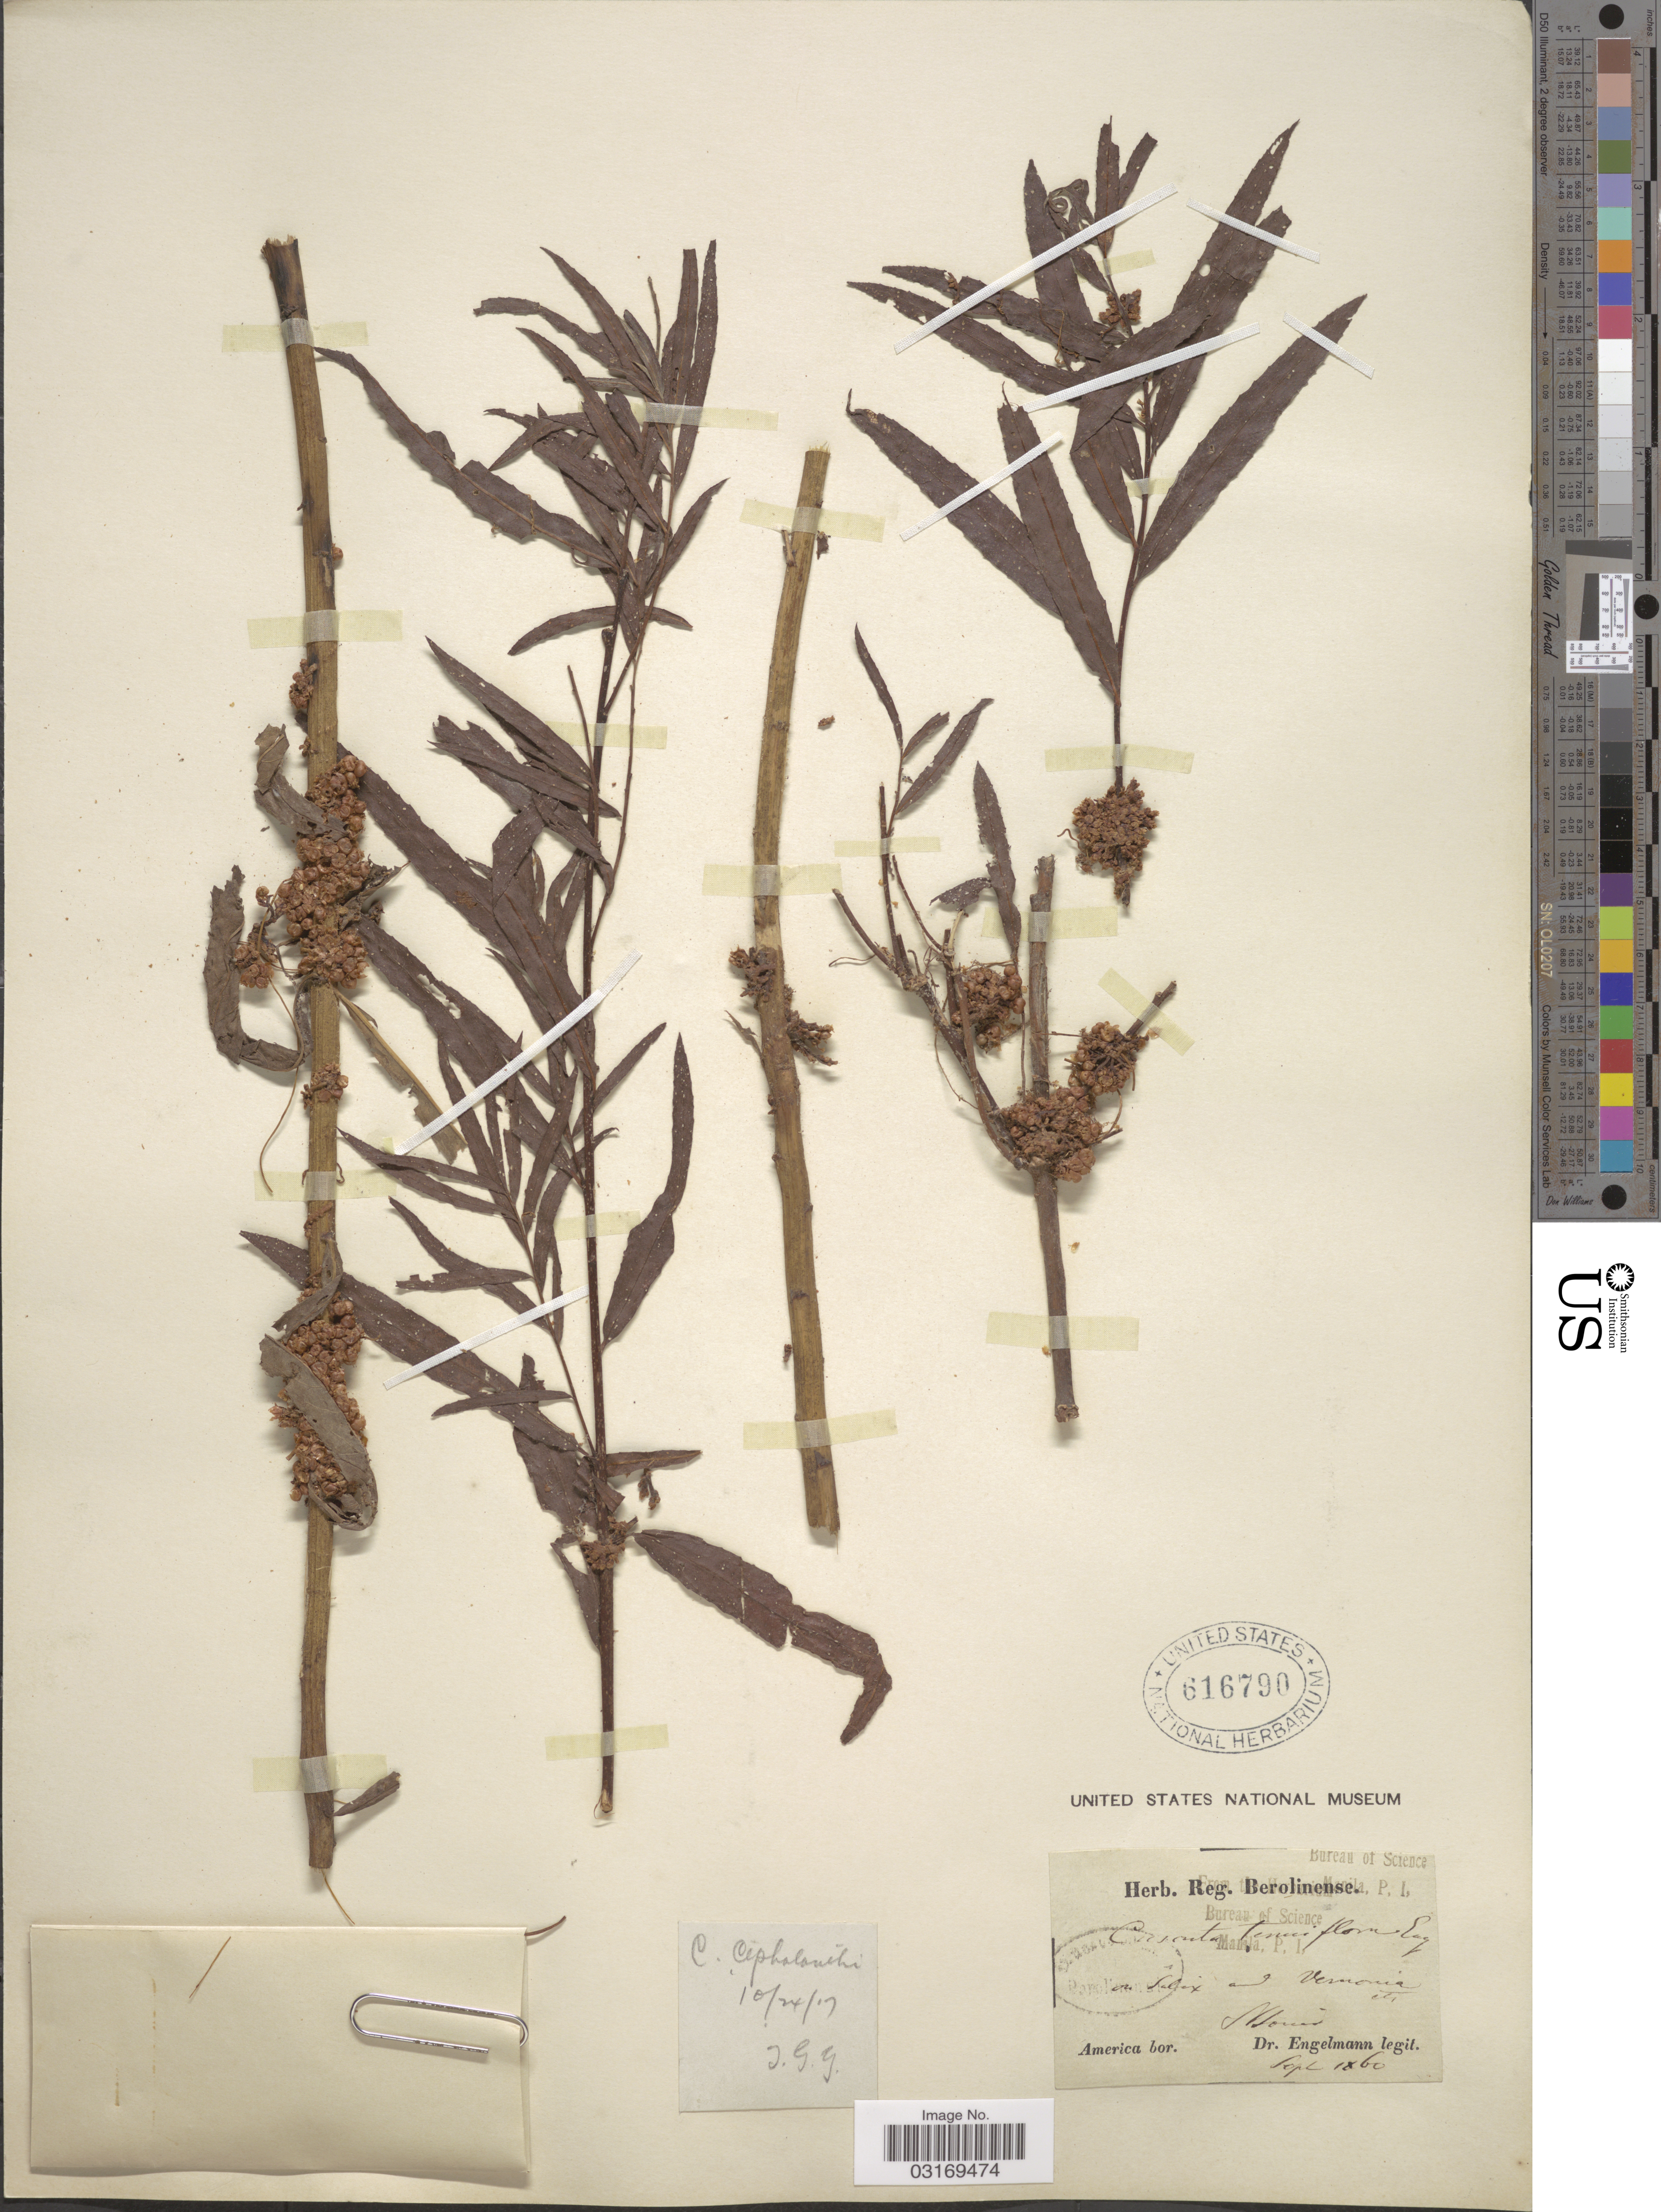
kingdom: Plantae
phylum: Tracheophyta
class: Magnoliopsida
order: Solanales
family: Convolvulaceae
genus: Cuscuta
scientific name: Cuscuta cephalanthi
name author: Engelm.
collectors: -- Engelmann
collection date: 1860-09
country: United States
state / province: Missouri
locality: On Salix ad Vermonia, St Louis. America bor.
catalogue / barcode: US 616790